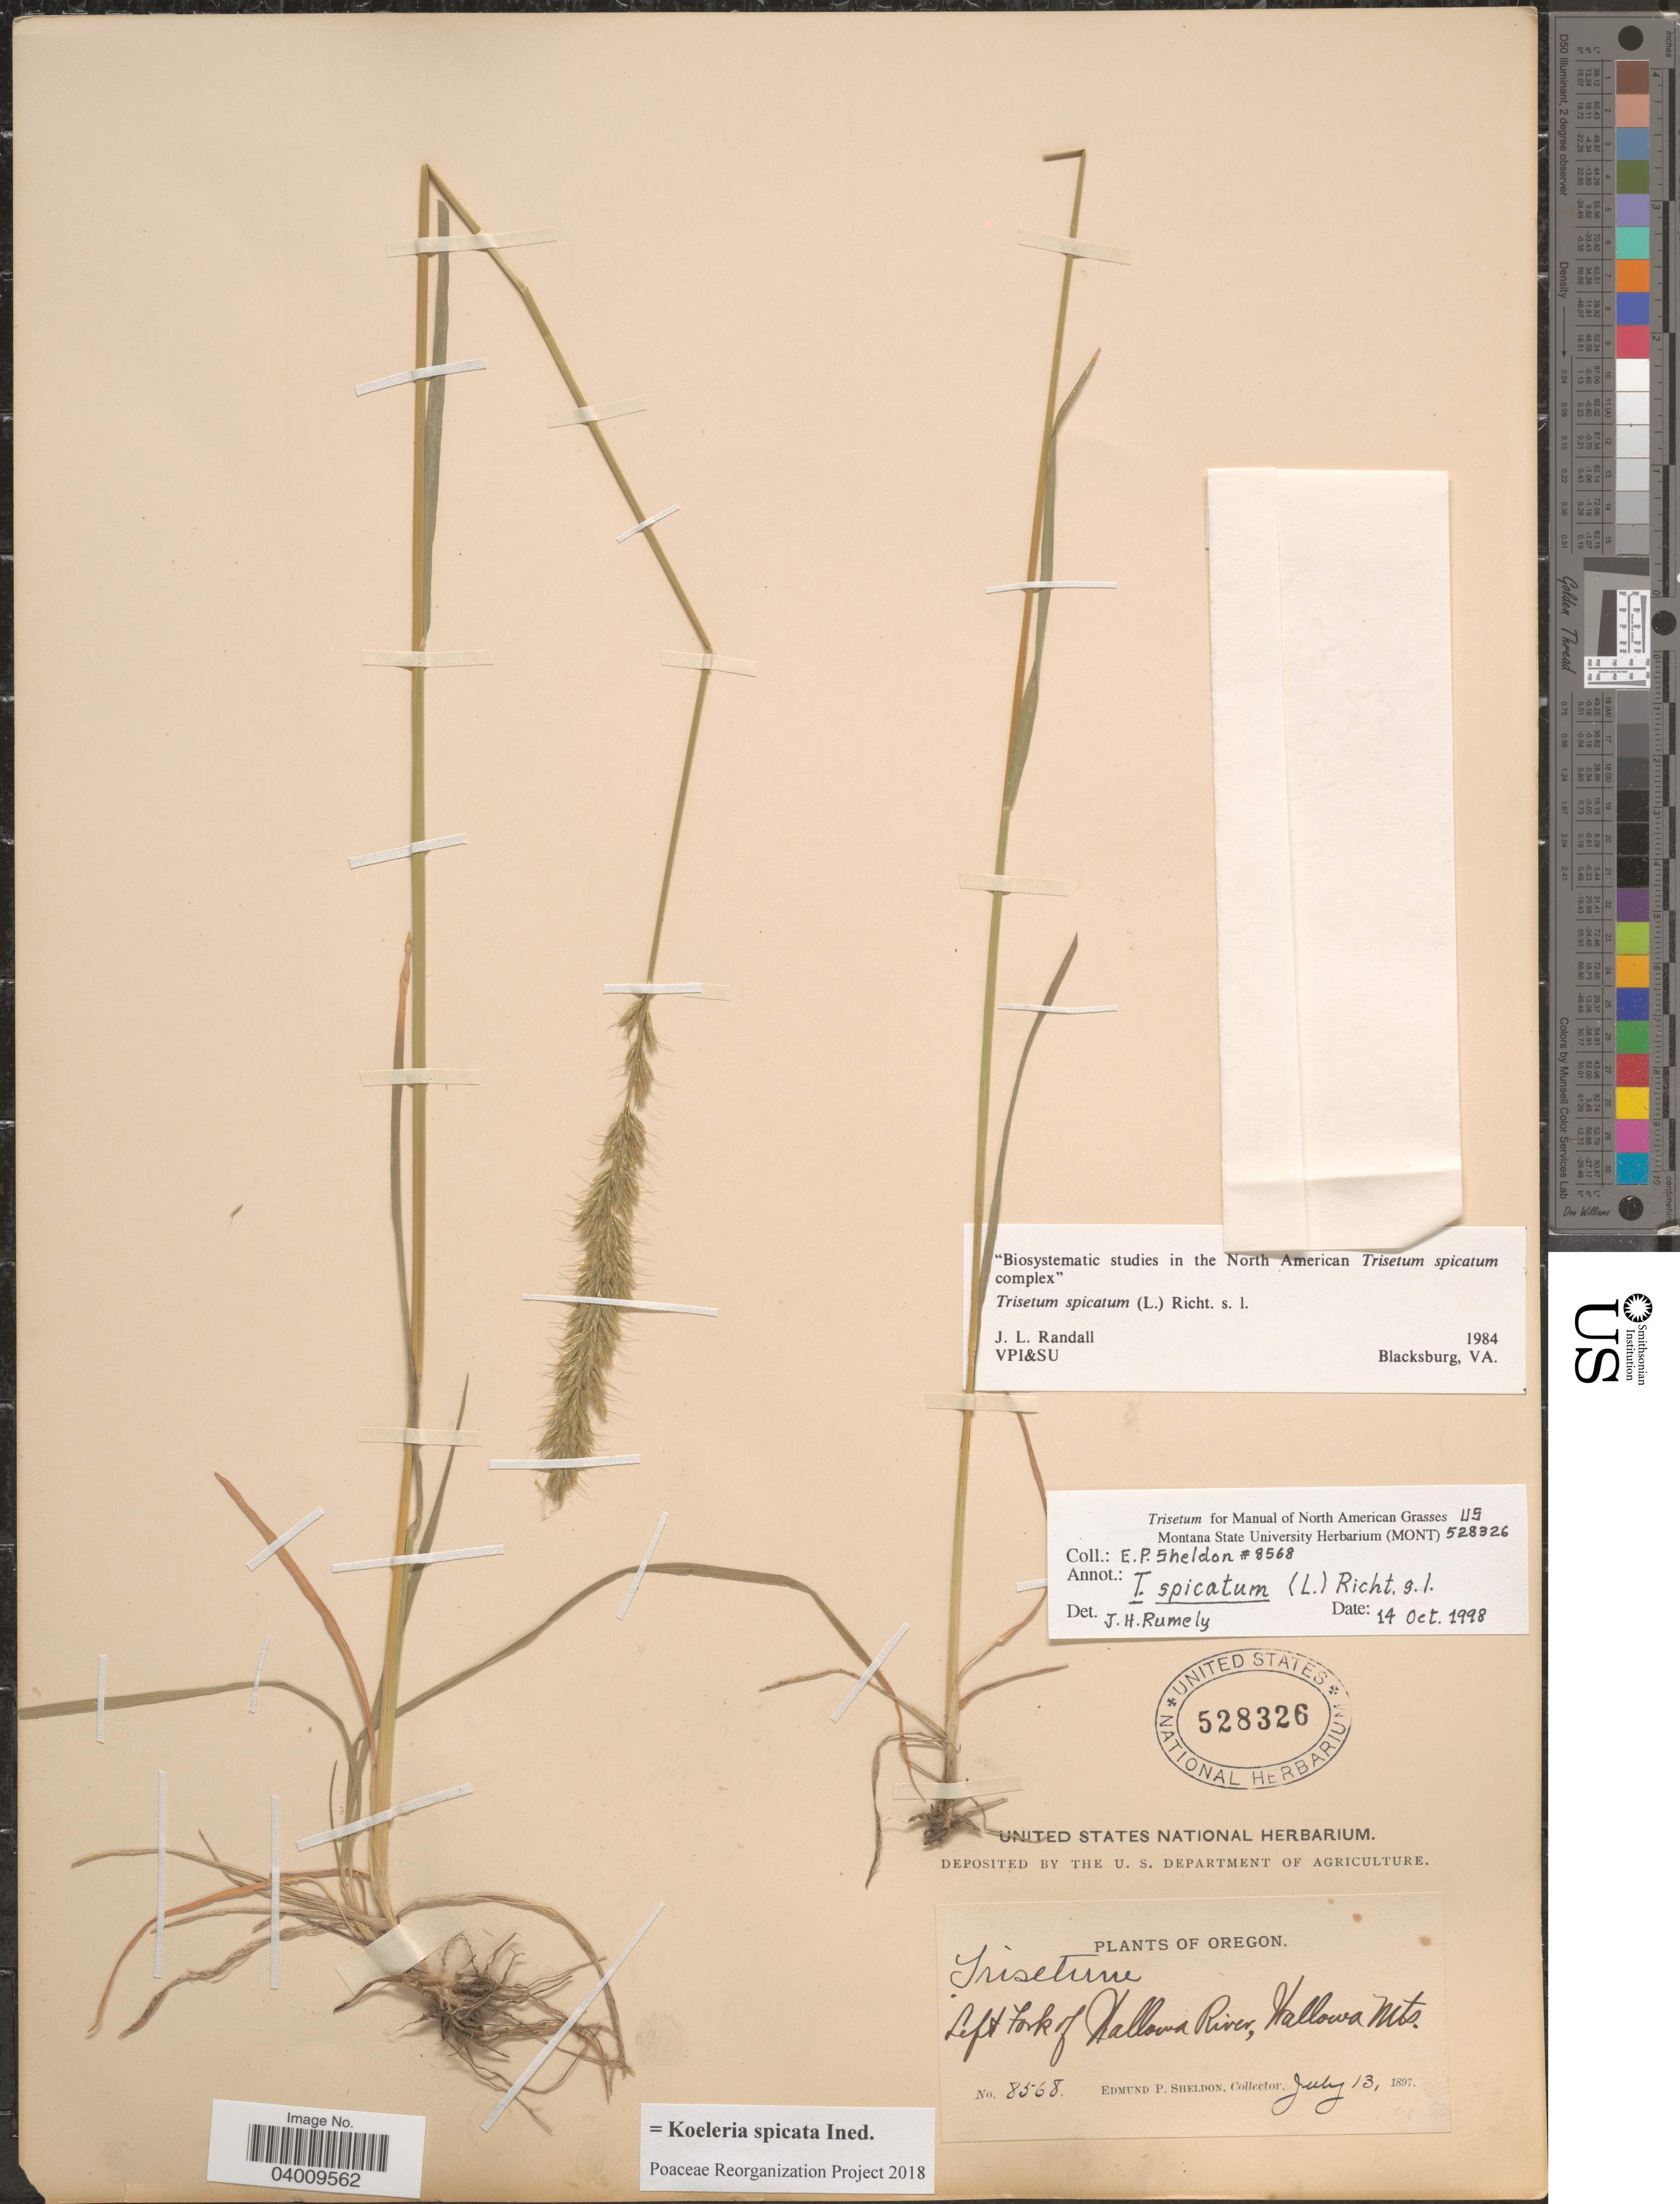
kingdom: Plantae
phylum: Tracheophyta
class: Liliopsida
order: Poales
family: Poaceae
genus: Koeleria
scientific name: Koeleria spicata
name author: (L.) Barberá et al.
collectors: E. P. Sheldon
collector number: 8568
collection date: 1897-07-13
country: United States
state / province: Oregon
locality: Left Fork of Wallowa River, Wallowa Mts.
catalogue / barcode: US 528326